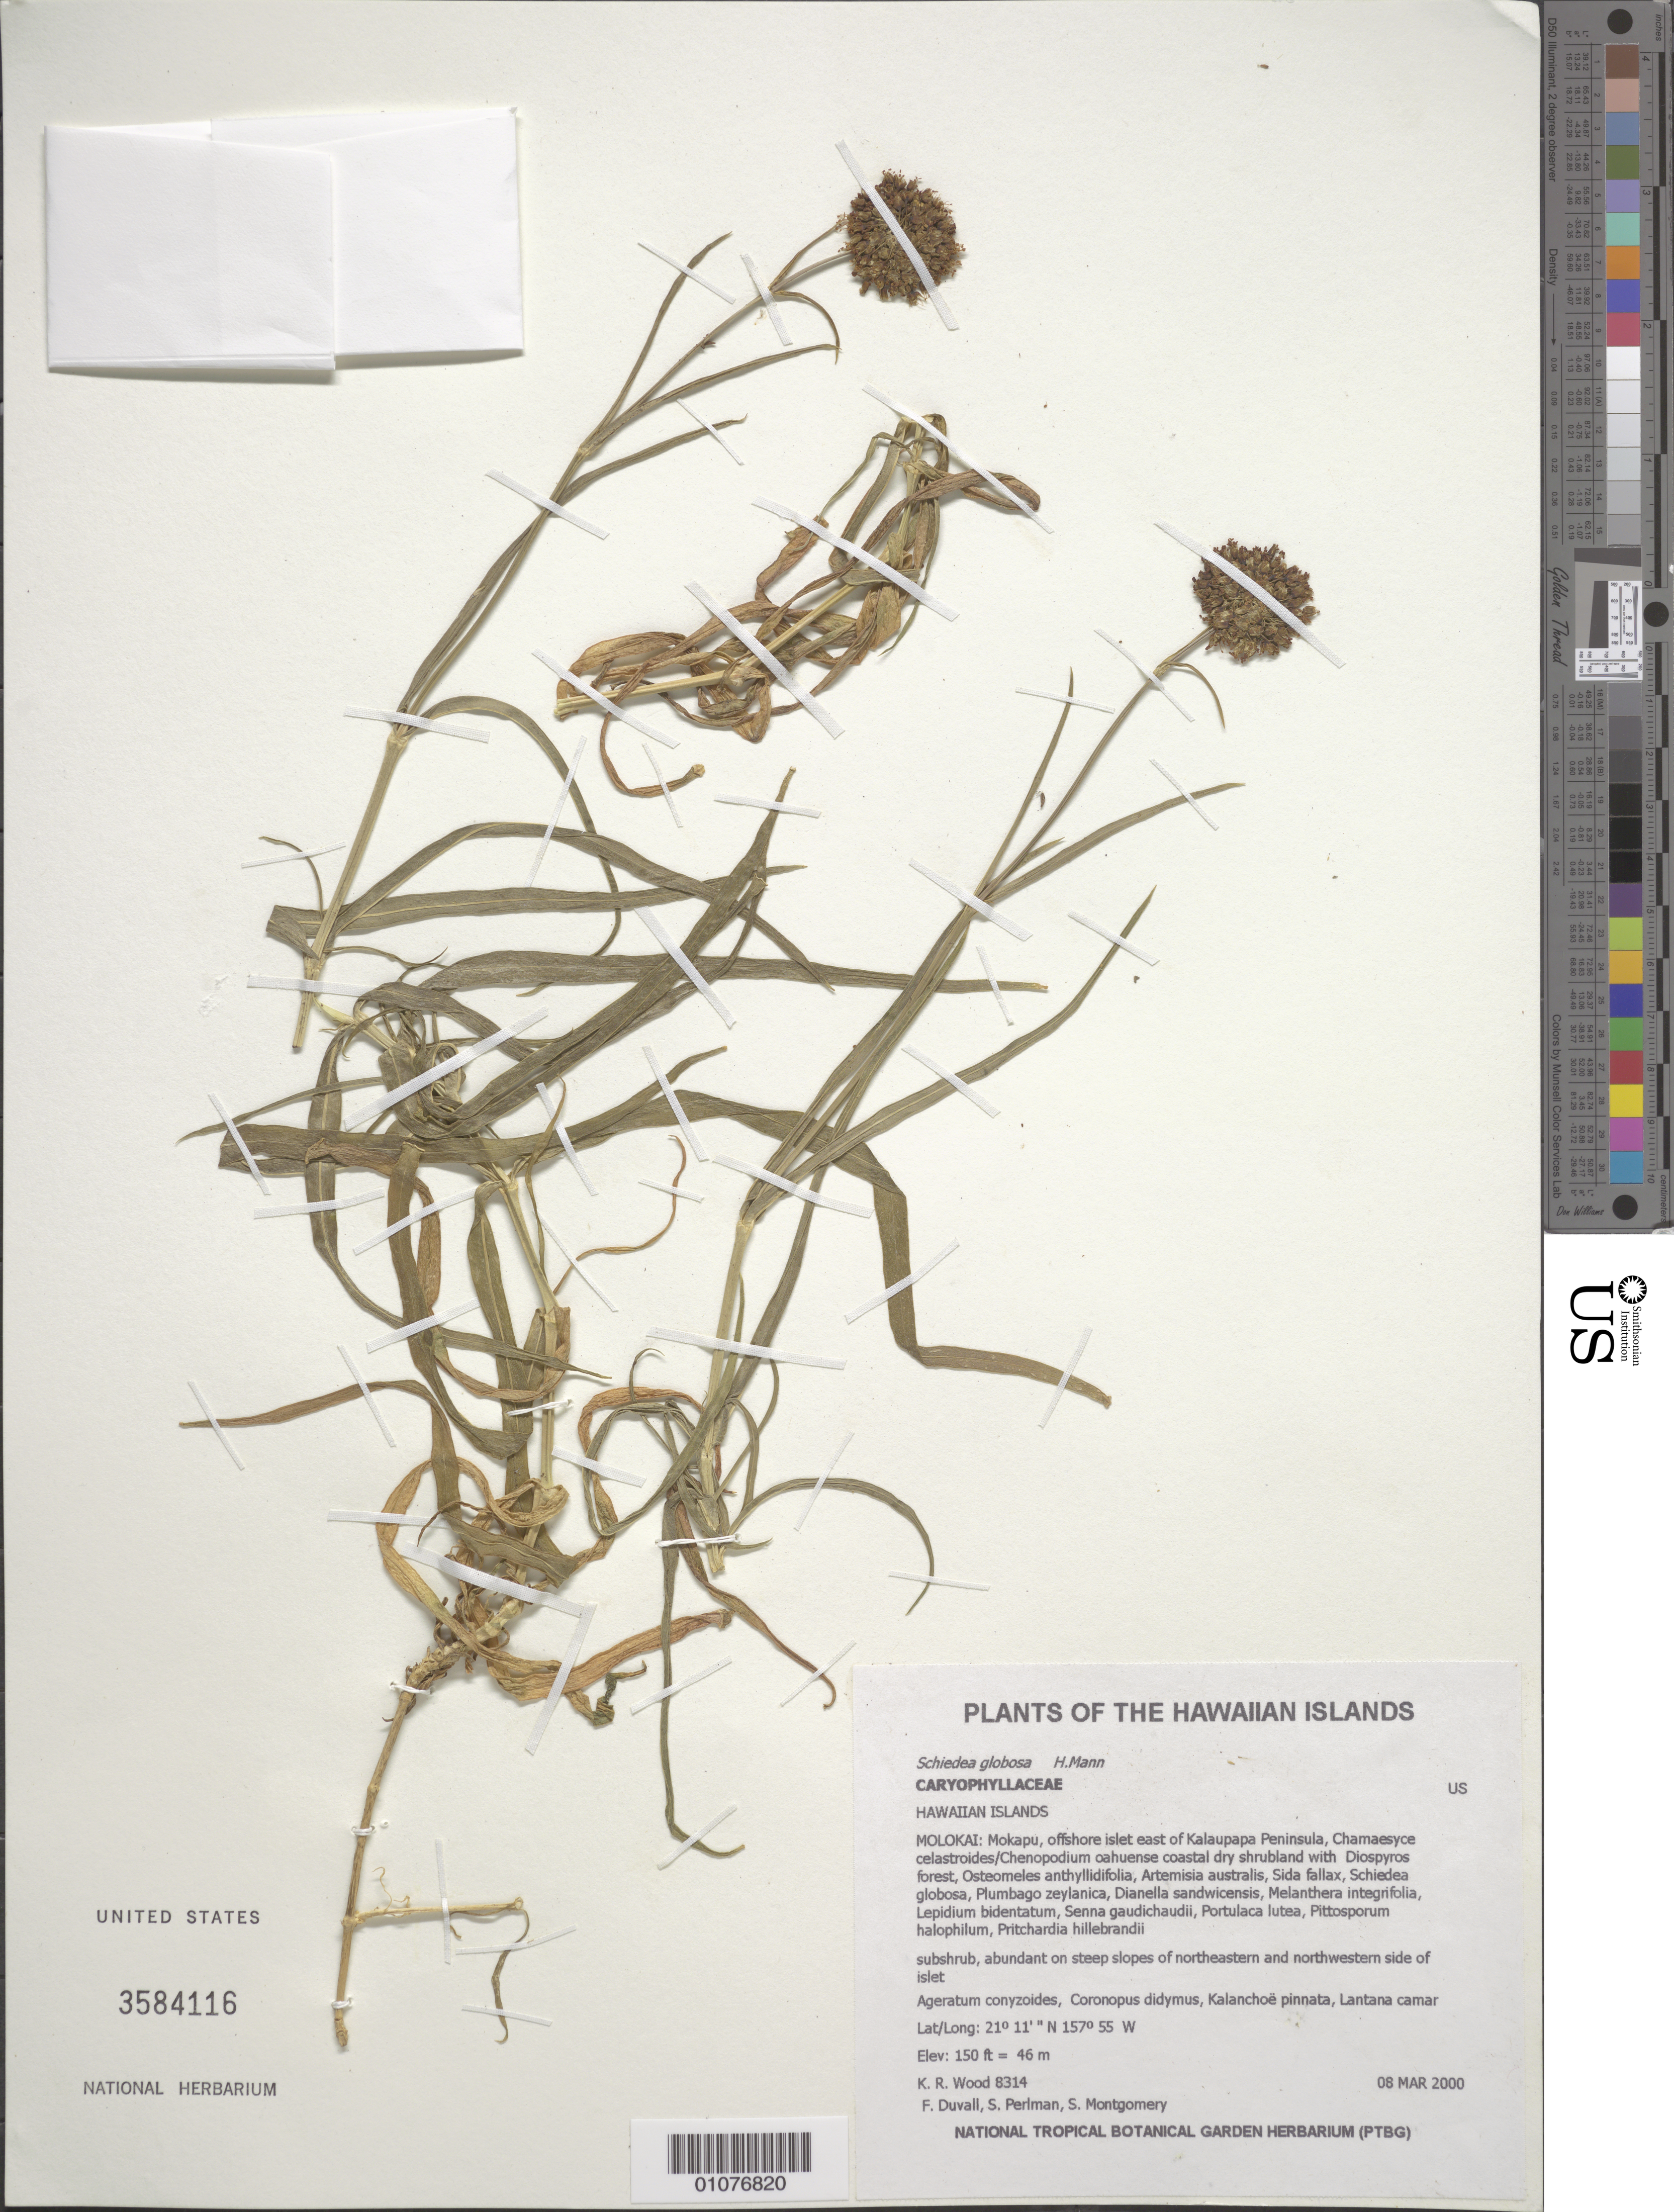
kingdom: Plantae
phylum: Tracheophyta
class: Magnoliopsida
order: Caryophyllales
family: Caryophyllaceae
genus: Schiedea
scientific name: Schiedea globosa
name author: H. Mann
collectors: K. R. Wood, F. Duvall, S. P. Perlman & S. Montgomery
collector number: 8314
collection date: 2000-03-08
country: United States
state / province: Hawaii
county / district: Maui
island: Moloka'i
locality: Mokapu, offshore islet E of Kalaupapa Peninsula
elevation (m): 46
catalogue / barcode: US 3584116